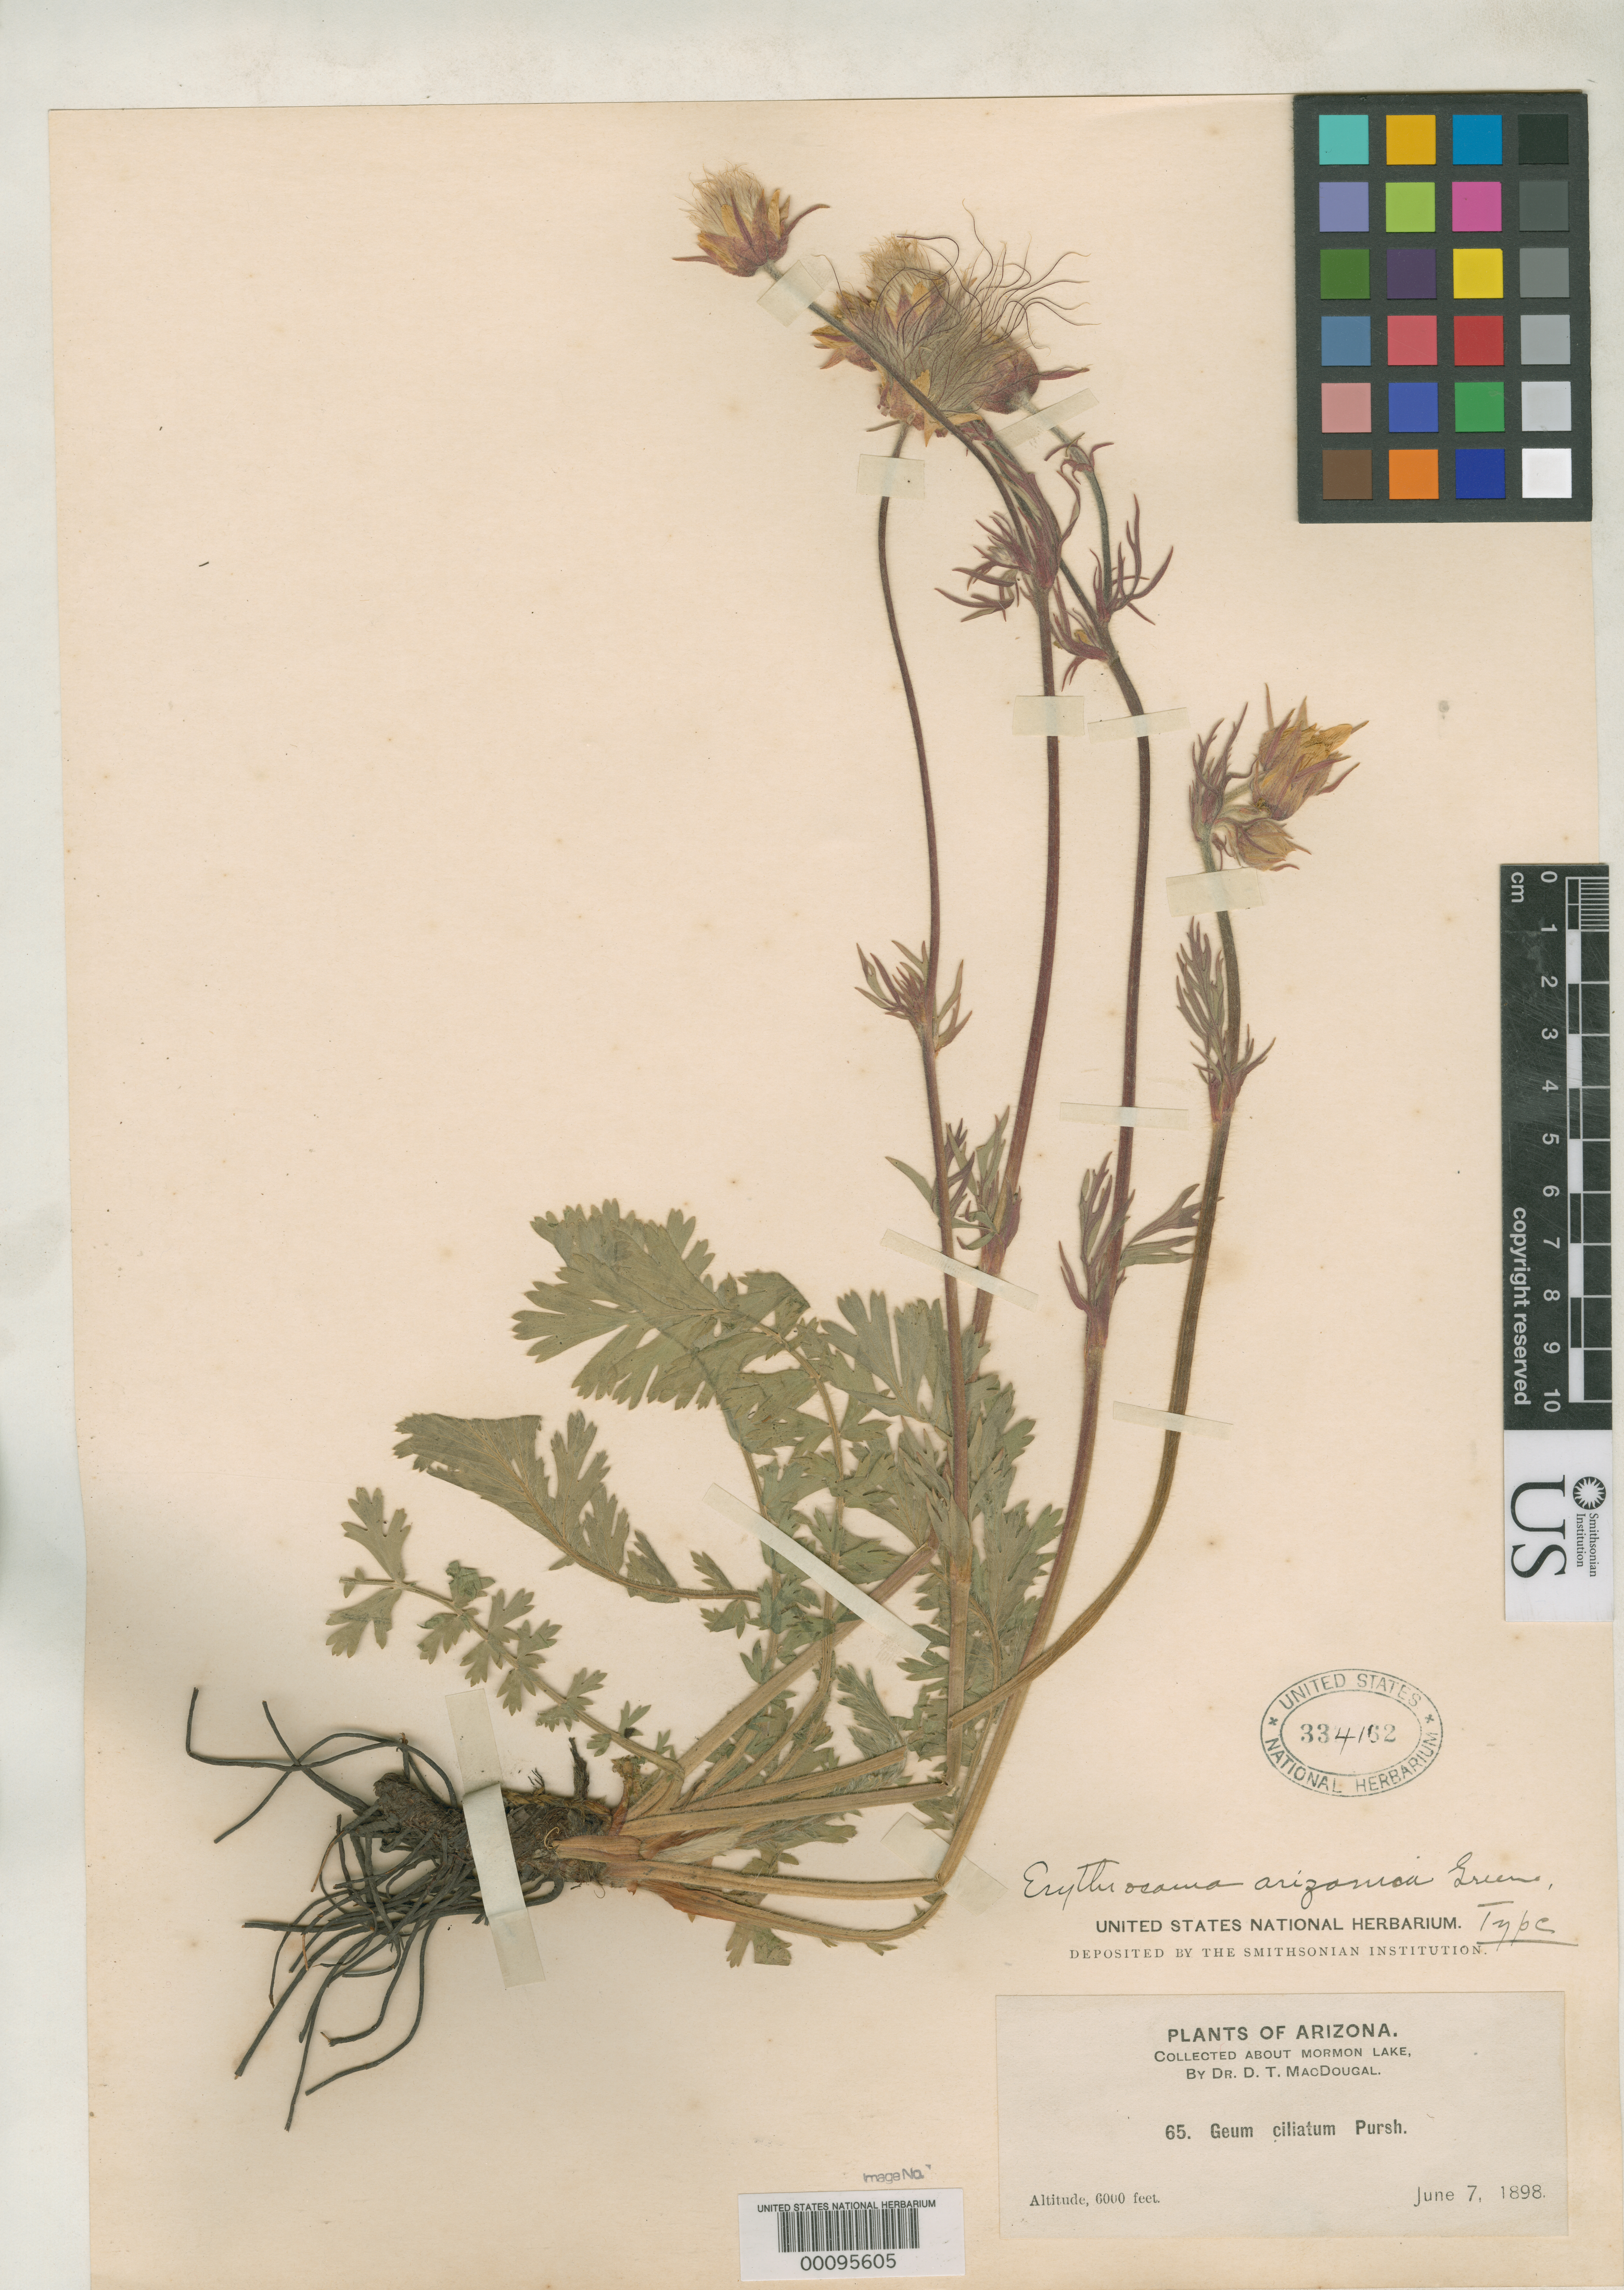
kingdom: Plantae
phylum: Tracheophyta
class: Magnoliopsida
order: Rosales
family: Rosaceae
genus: Erythrocoma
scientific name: Erythrocoma arizonica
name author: Greene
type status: Isosyntype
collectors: D. T. MacDougal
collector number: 65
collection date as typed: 07 Jun 1898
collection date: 1898-06-07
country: United States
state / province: Arizona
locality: San Francisco Mts., about Mormon Lake.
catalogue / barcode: US 334162